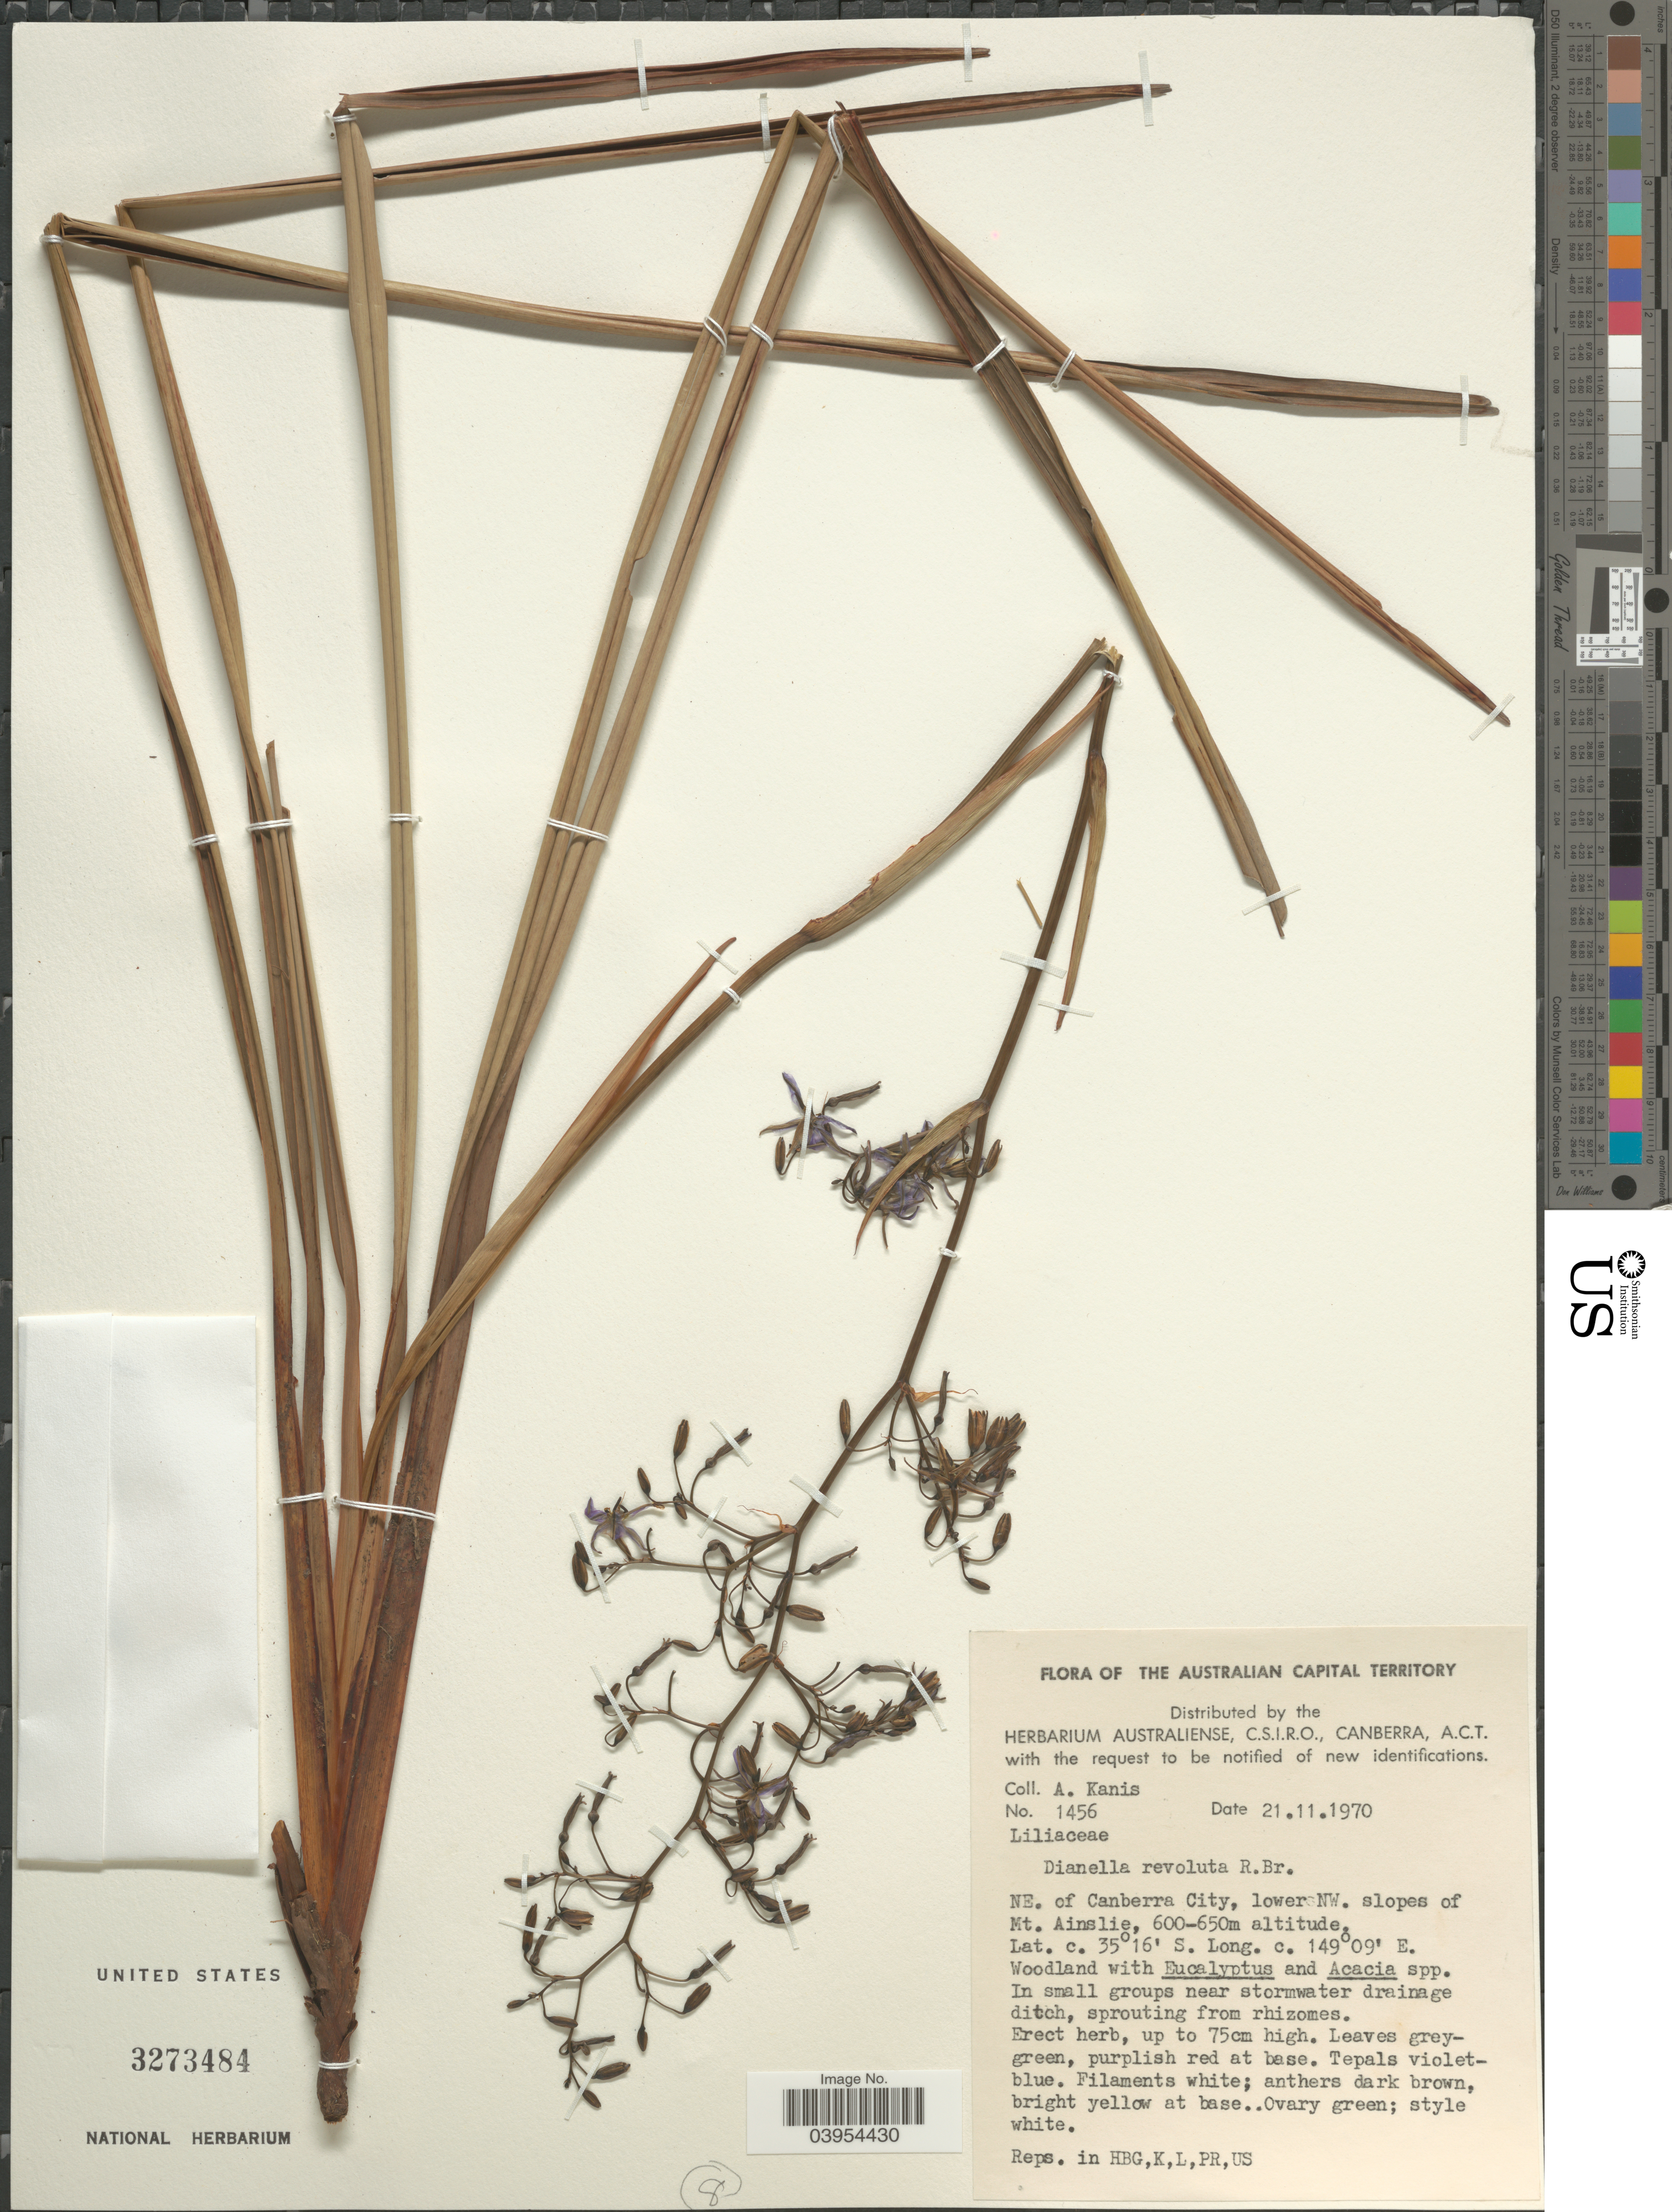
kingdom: Plantae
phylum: Tracheophyta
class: Liliopsida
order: Asparagales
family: Asphodelaceae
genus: Dianella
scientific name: Dianella revoluta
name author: R. Br.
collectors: A. Kanis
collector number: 1456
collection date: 1970-11-21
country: Australia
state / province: Australian Capital Territory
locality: Australian Capital Territory. NE. of Canberra City, lower NW. slopes of Mt. Ainslie.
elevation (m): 600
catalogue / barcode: US 3273484